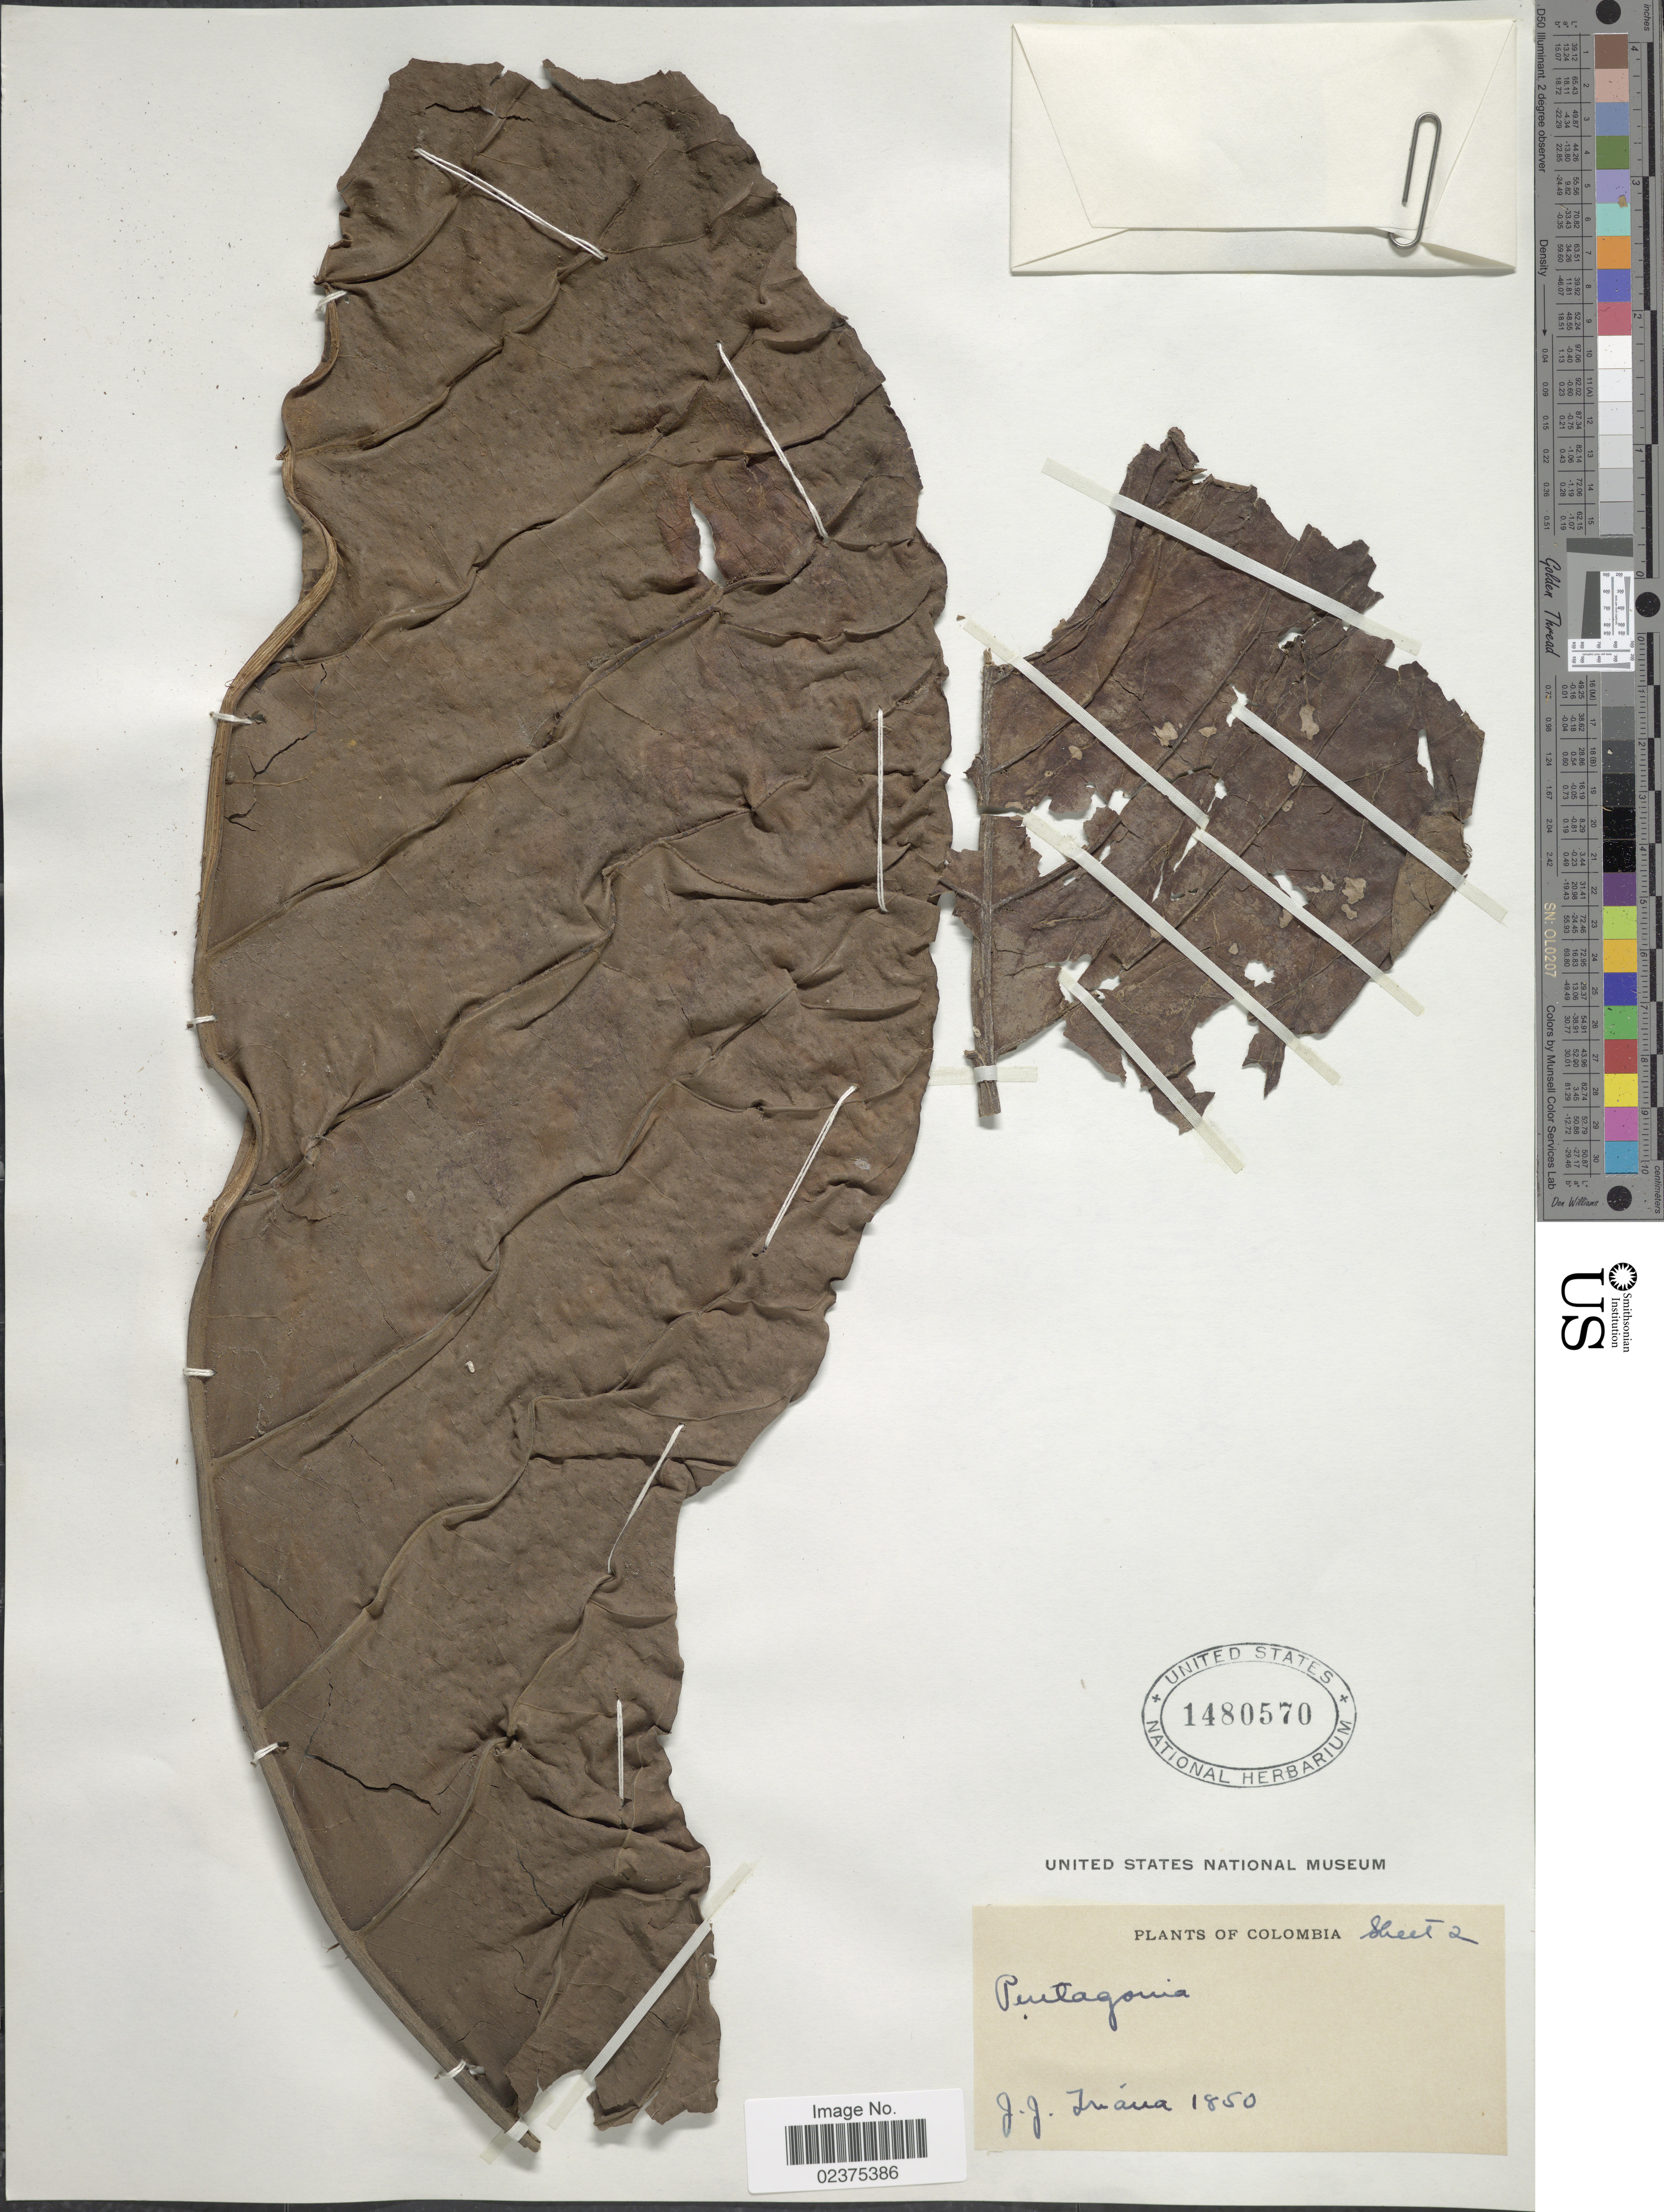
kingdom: Plantae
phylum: Tracheophyta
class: Magnoliopsida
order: Gentianales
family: Rubiaceae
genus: Pentagonia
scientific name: Pentagonia magnifica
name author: K. Krause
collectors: J. J. Triana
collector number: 1850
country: Colombia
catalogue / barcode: US 1480570